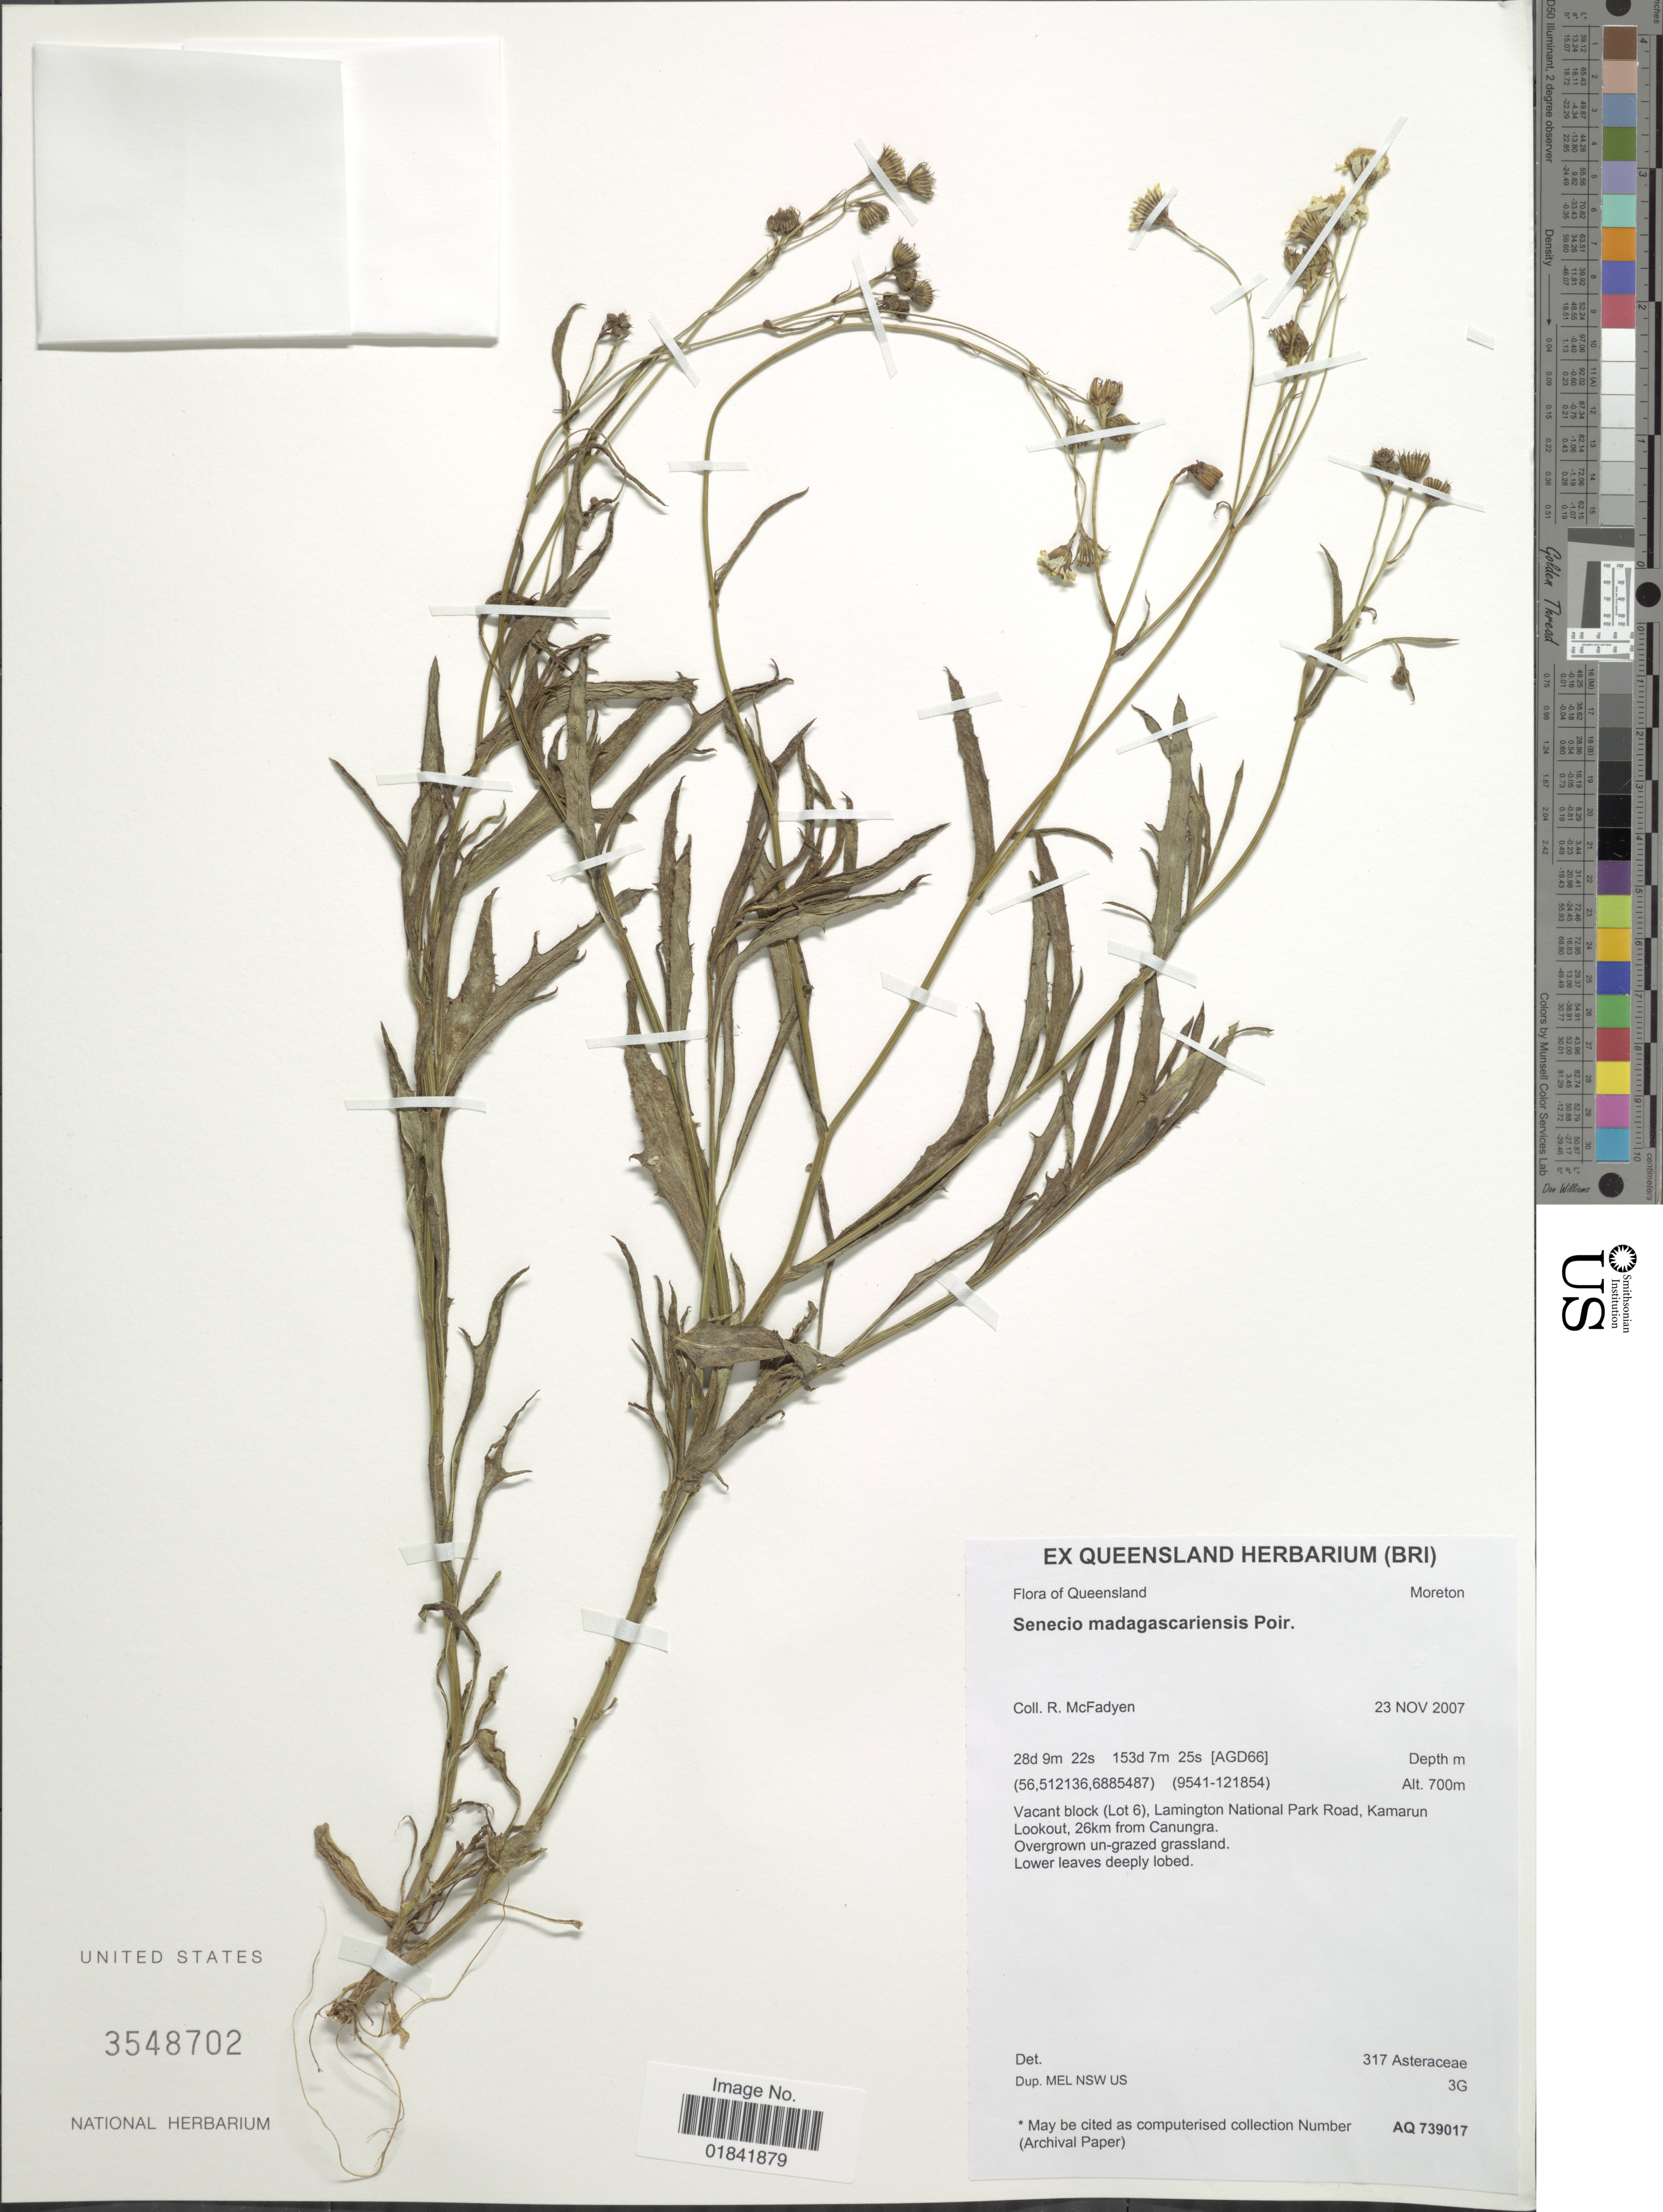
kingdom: Plantae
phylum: Tracheophyta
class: Magnoliopsida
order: Asterales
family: Asteraceae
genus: Senecio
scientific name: Senecio madagascariensis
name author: Poir.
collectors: R. McFadyen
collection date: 2007-11-23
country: Australia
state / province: Queensland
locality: Moreton, Vacant block (Lot 6), Lamington National Park Road, Kamarun, lookout, 26km from Canungra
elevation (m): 700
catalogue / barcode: US 3548702